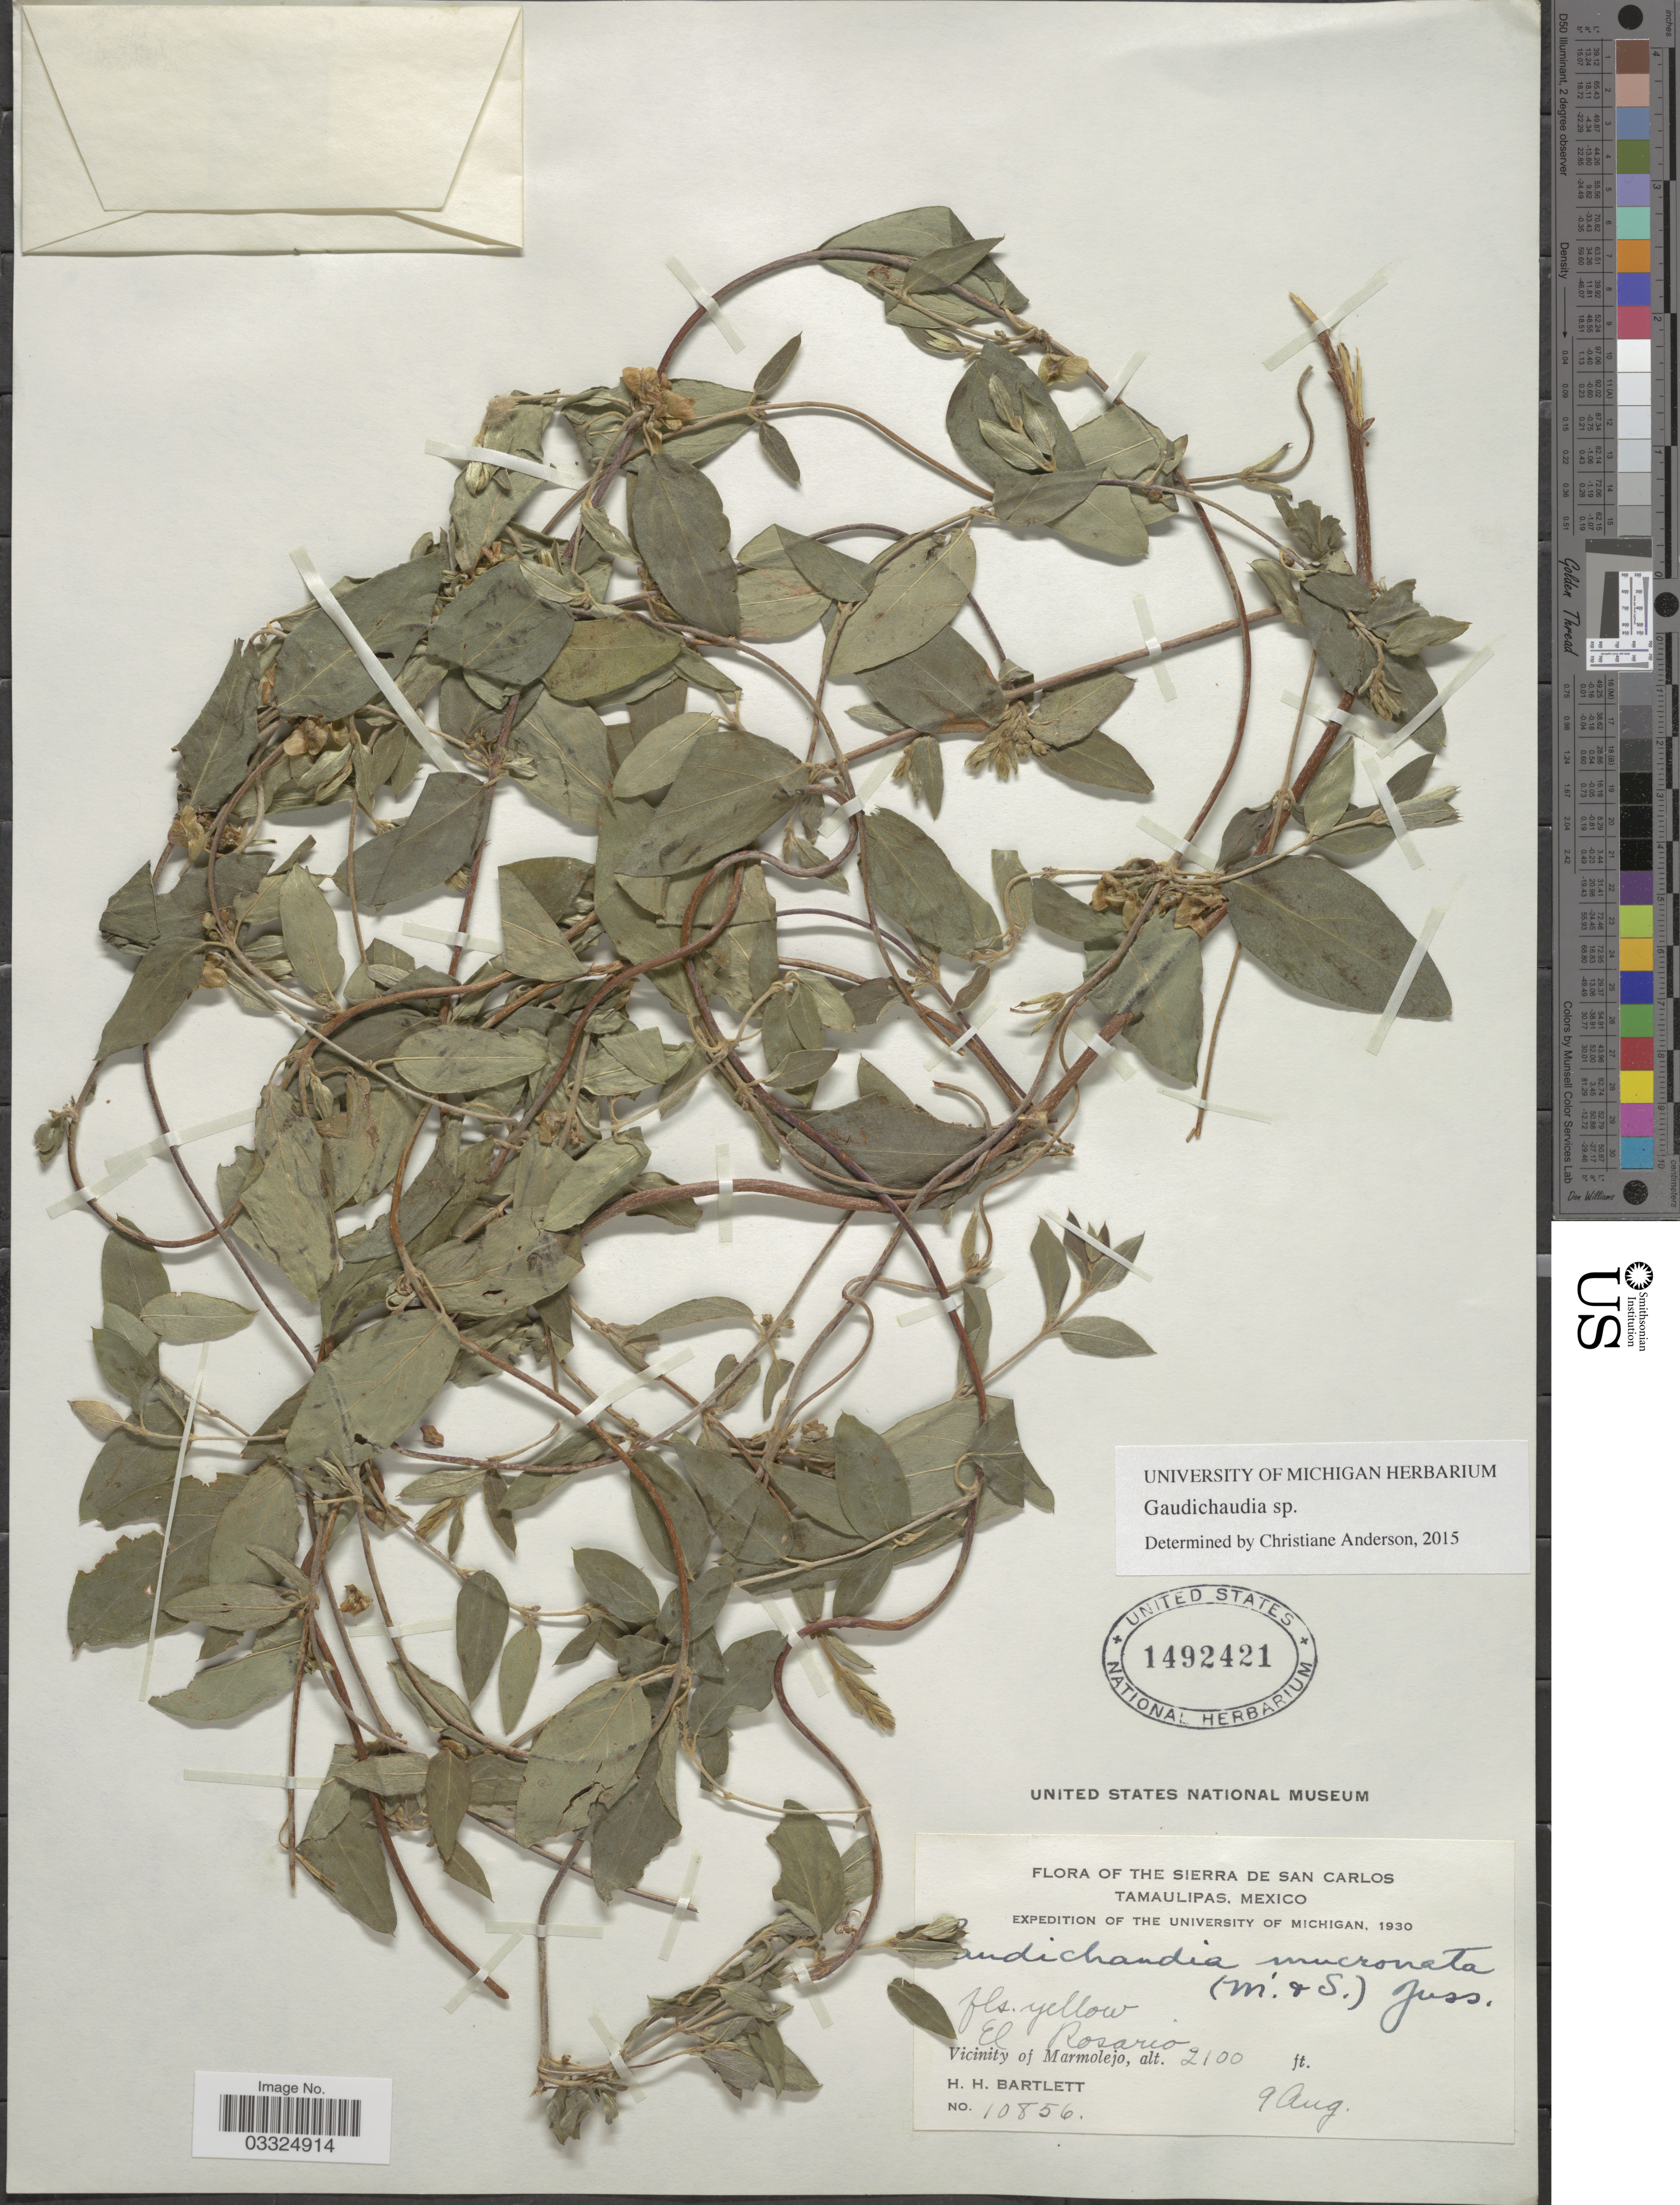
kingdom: Plantae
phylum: Tracheophyta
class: Magnoliopsida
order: Malpighiales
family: Malpighiaceae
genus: Gaudichaudia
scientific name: Gaudichaudia sp.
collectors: H. H. Bartlett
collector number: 10856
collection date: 1930-08-09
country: Mexico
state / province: Tamaulipas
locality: The Sierra de San Carlos, Tamaulipas. El Rosario. Vicinity of Marmolejo.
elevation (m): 640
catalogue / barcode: US 1492421